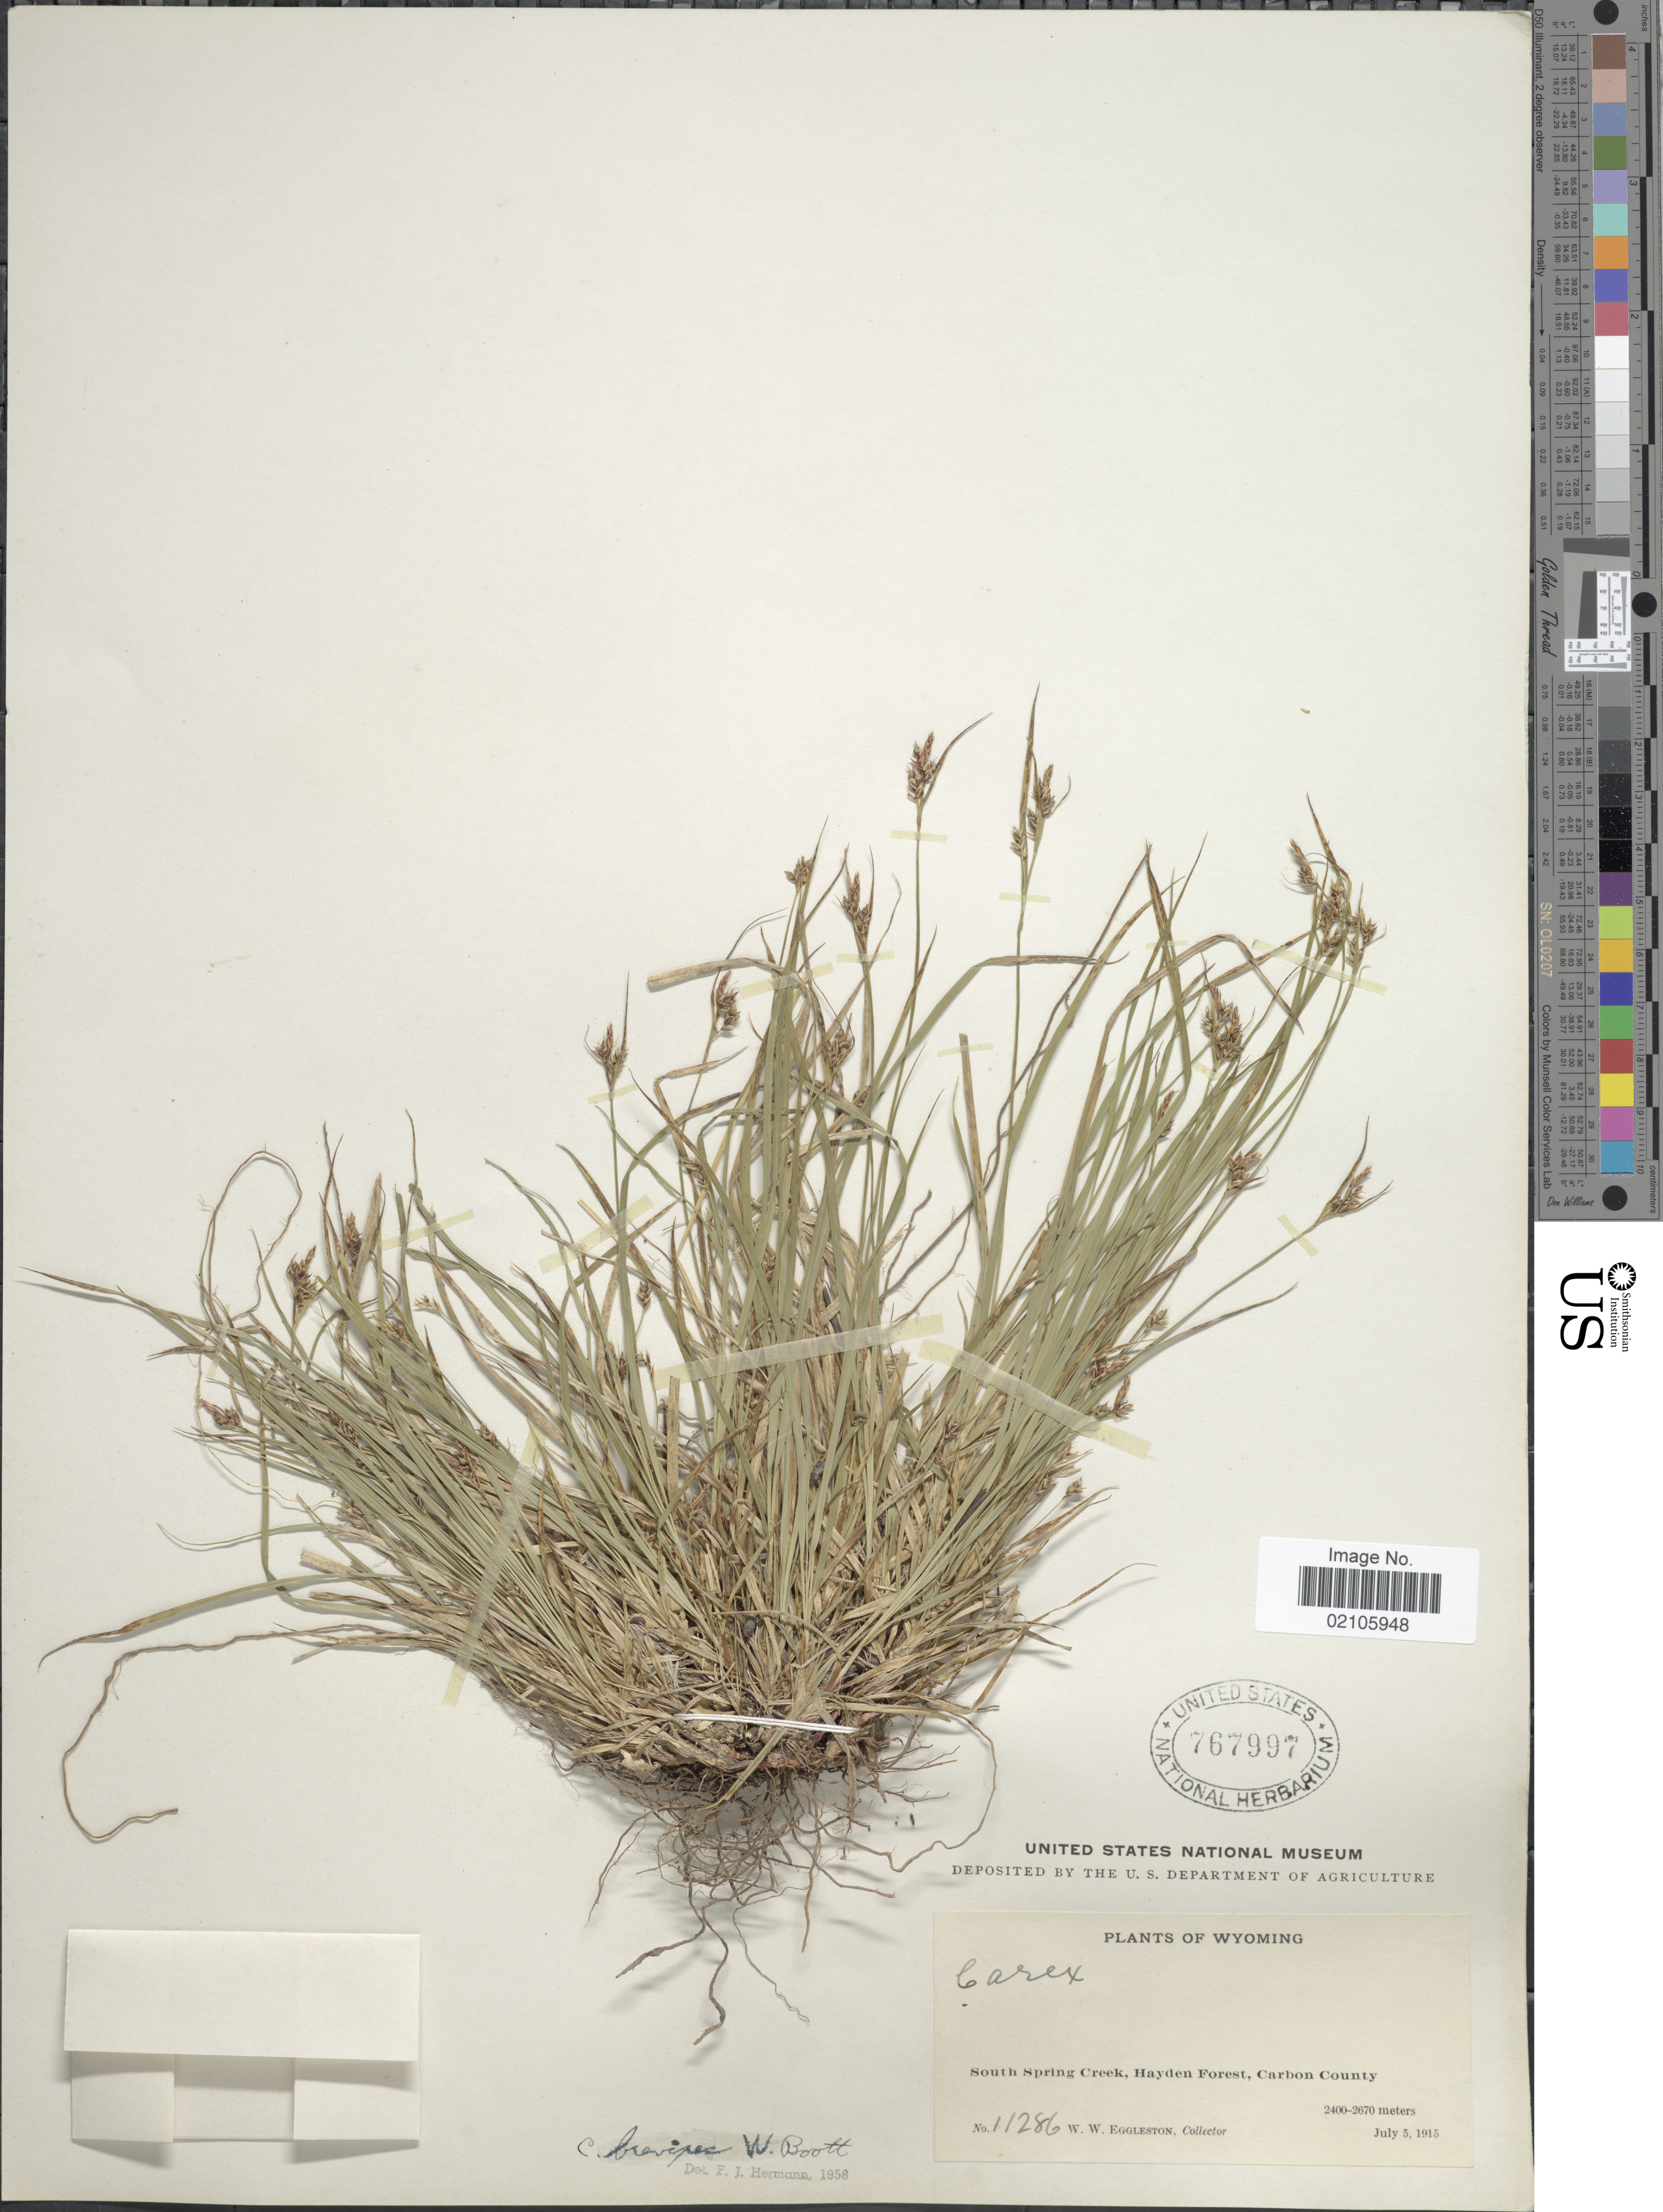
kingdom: Plantae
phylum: Tracheophyta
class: Liliopsida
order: Poales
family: Cyperaceae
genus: Carex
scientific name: Carex rossii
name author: Boott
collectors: W. W. Eggleston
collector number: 11286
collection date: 1915-07-05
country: United States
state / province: Wyoming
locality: South Spring Creek, Hayden Forest, Carbon County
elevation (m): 2400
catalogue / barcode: US 767997